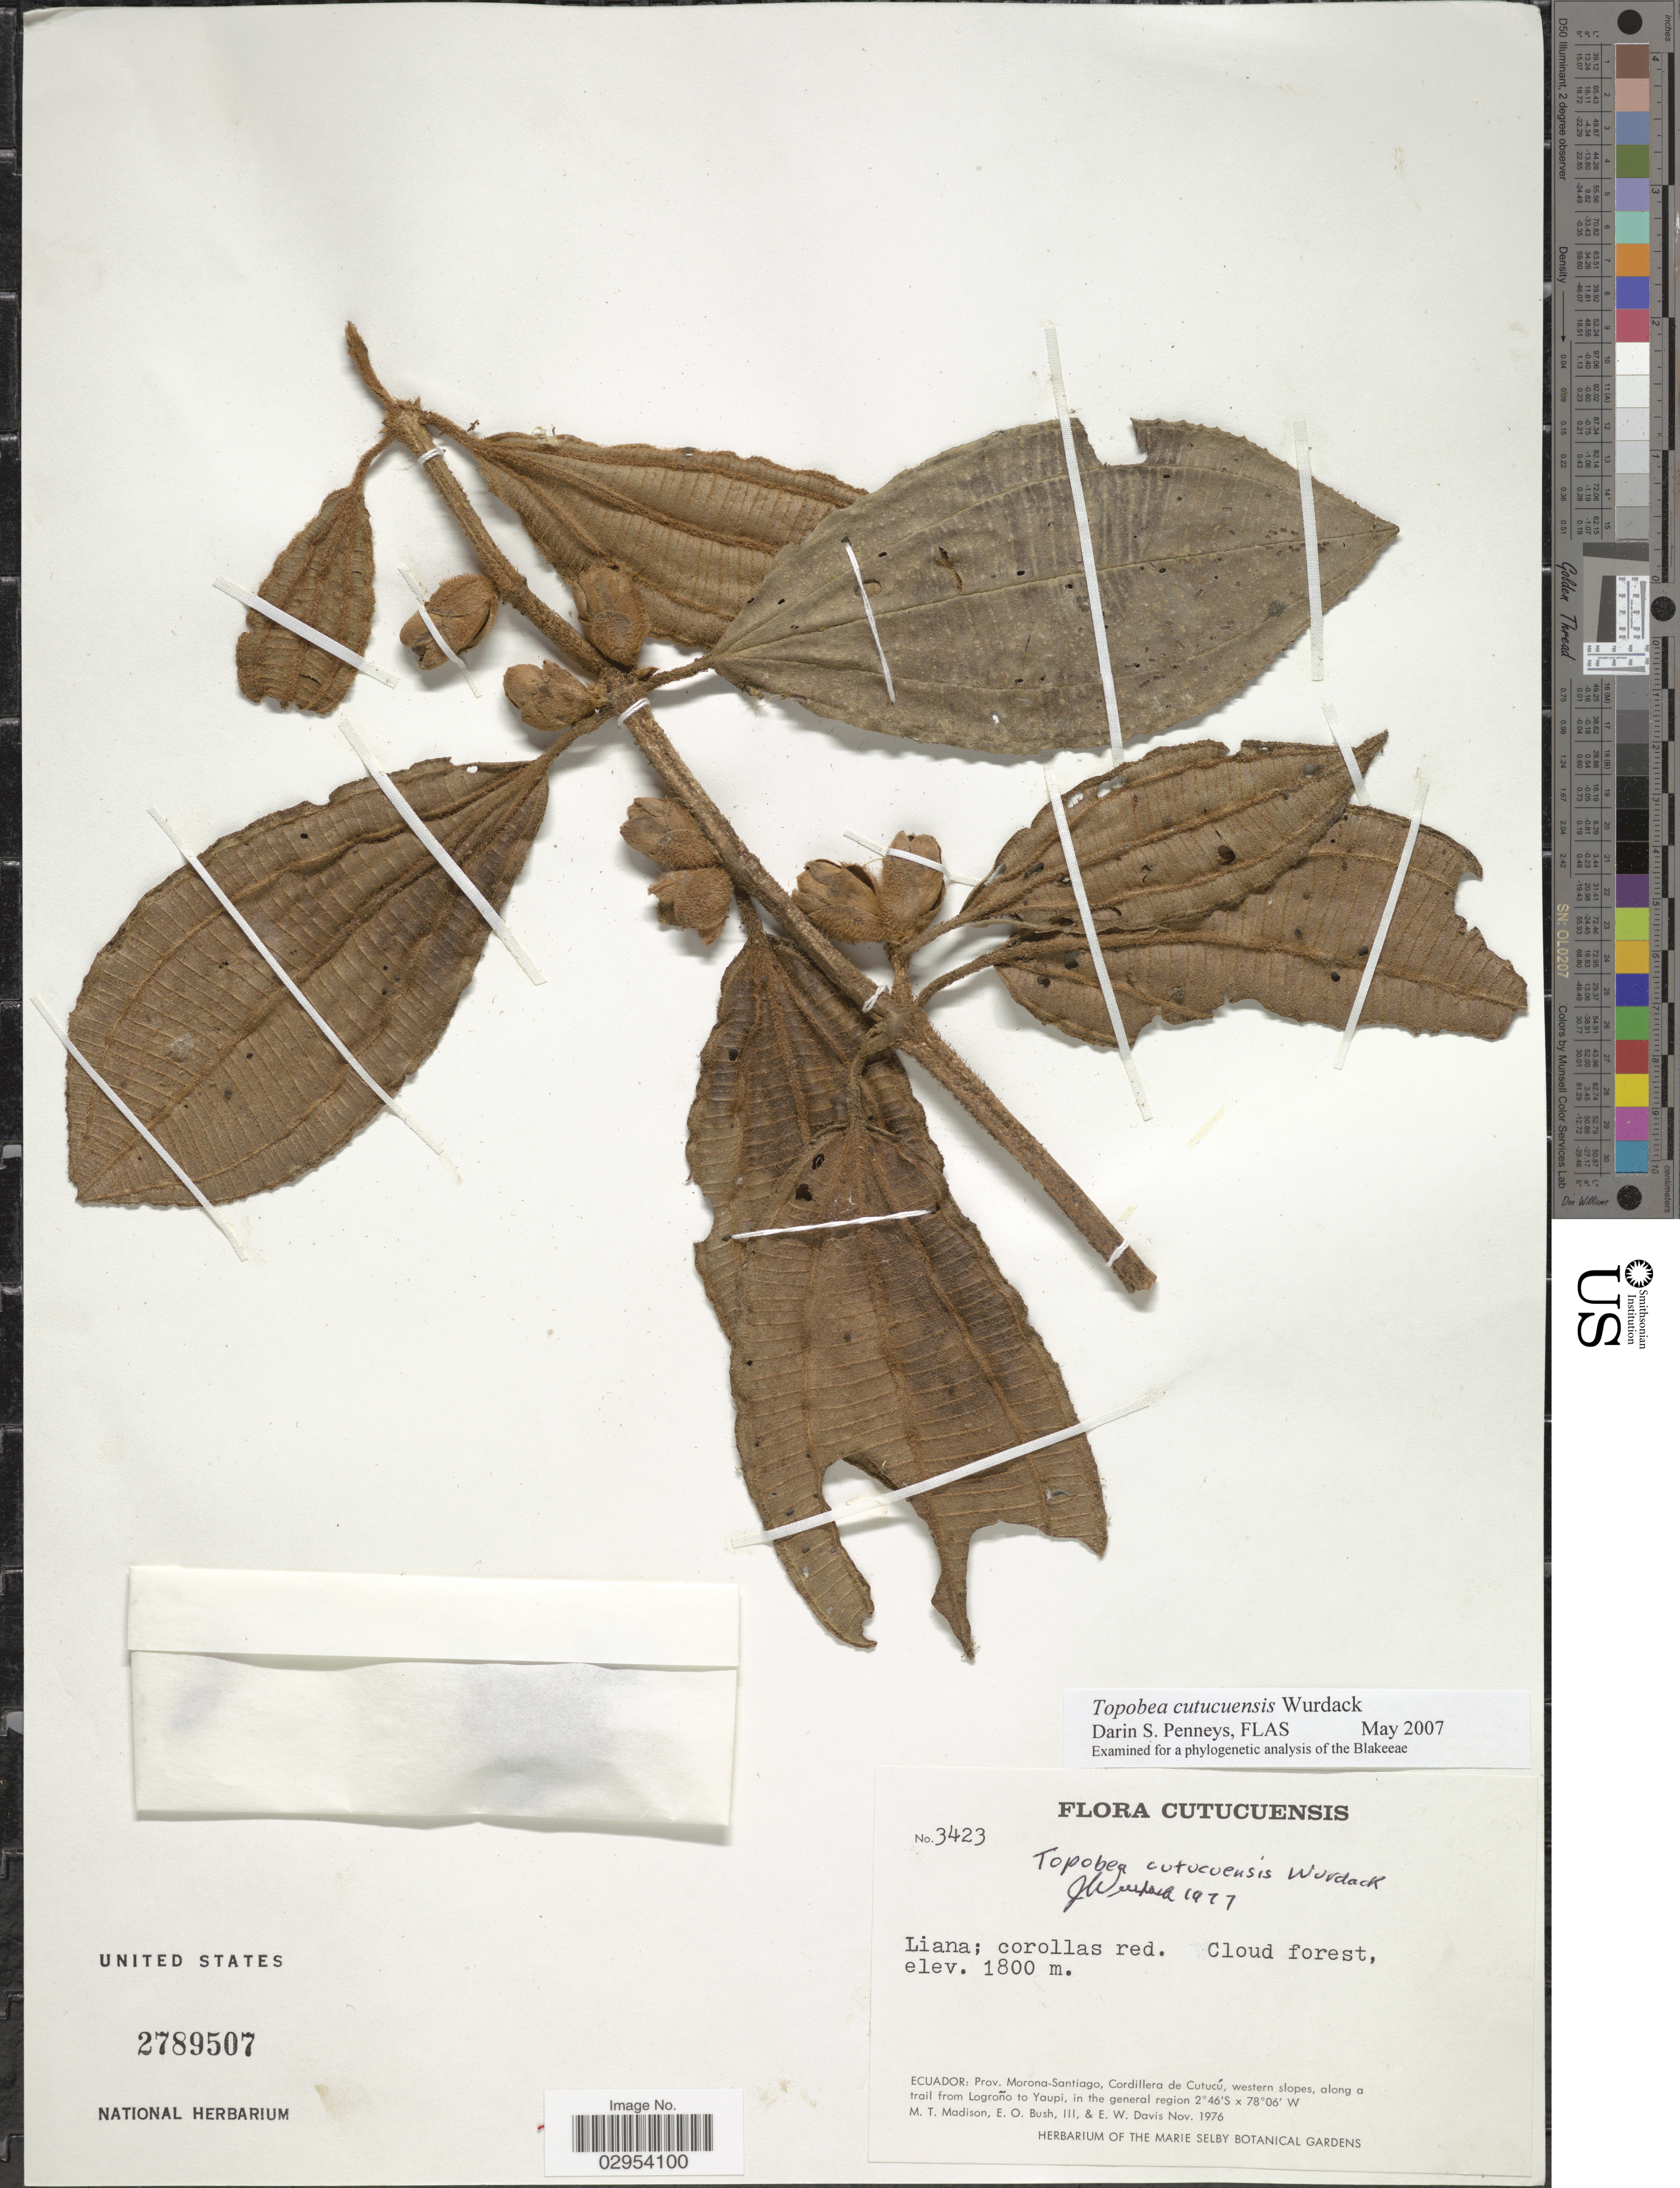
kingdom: Plantae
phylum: Tracheophyta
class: Magnoliopsida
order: Myrtales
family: Melastomataceae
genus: Topobea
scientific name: Topobea cutucuensis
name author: Wurdack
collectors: M. T. Madison, E. O. Bush & E. W. Davis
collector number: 3423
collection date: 1976-11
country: Ecuador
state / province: Morona-Santiago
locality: Cordillera de Cutucú, western slopes, along a trail from Logroño to Yaupi, in the general region.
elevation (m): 1800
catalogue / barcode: US 2789507